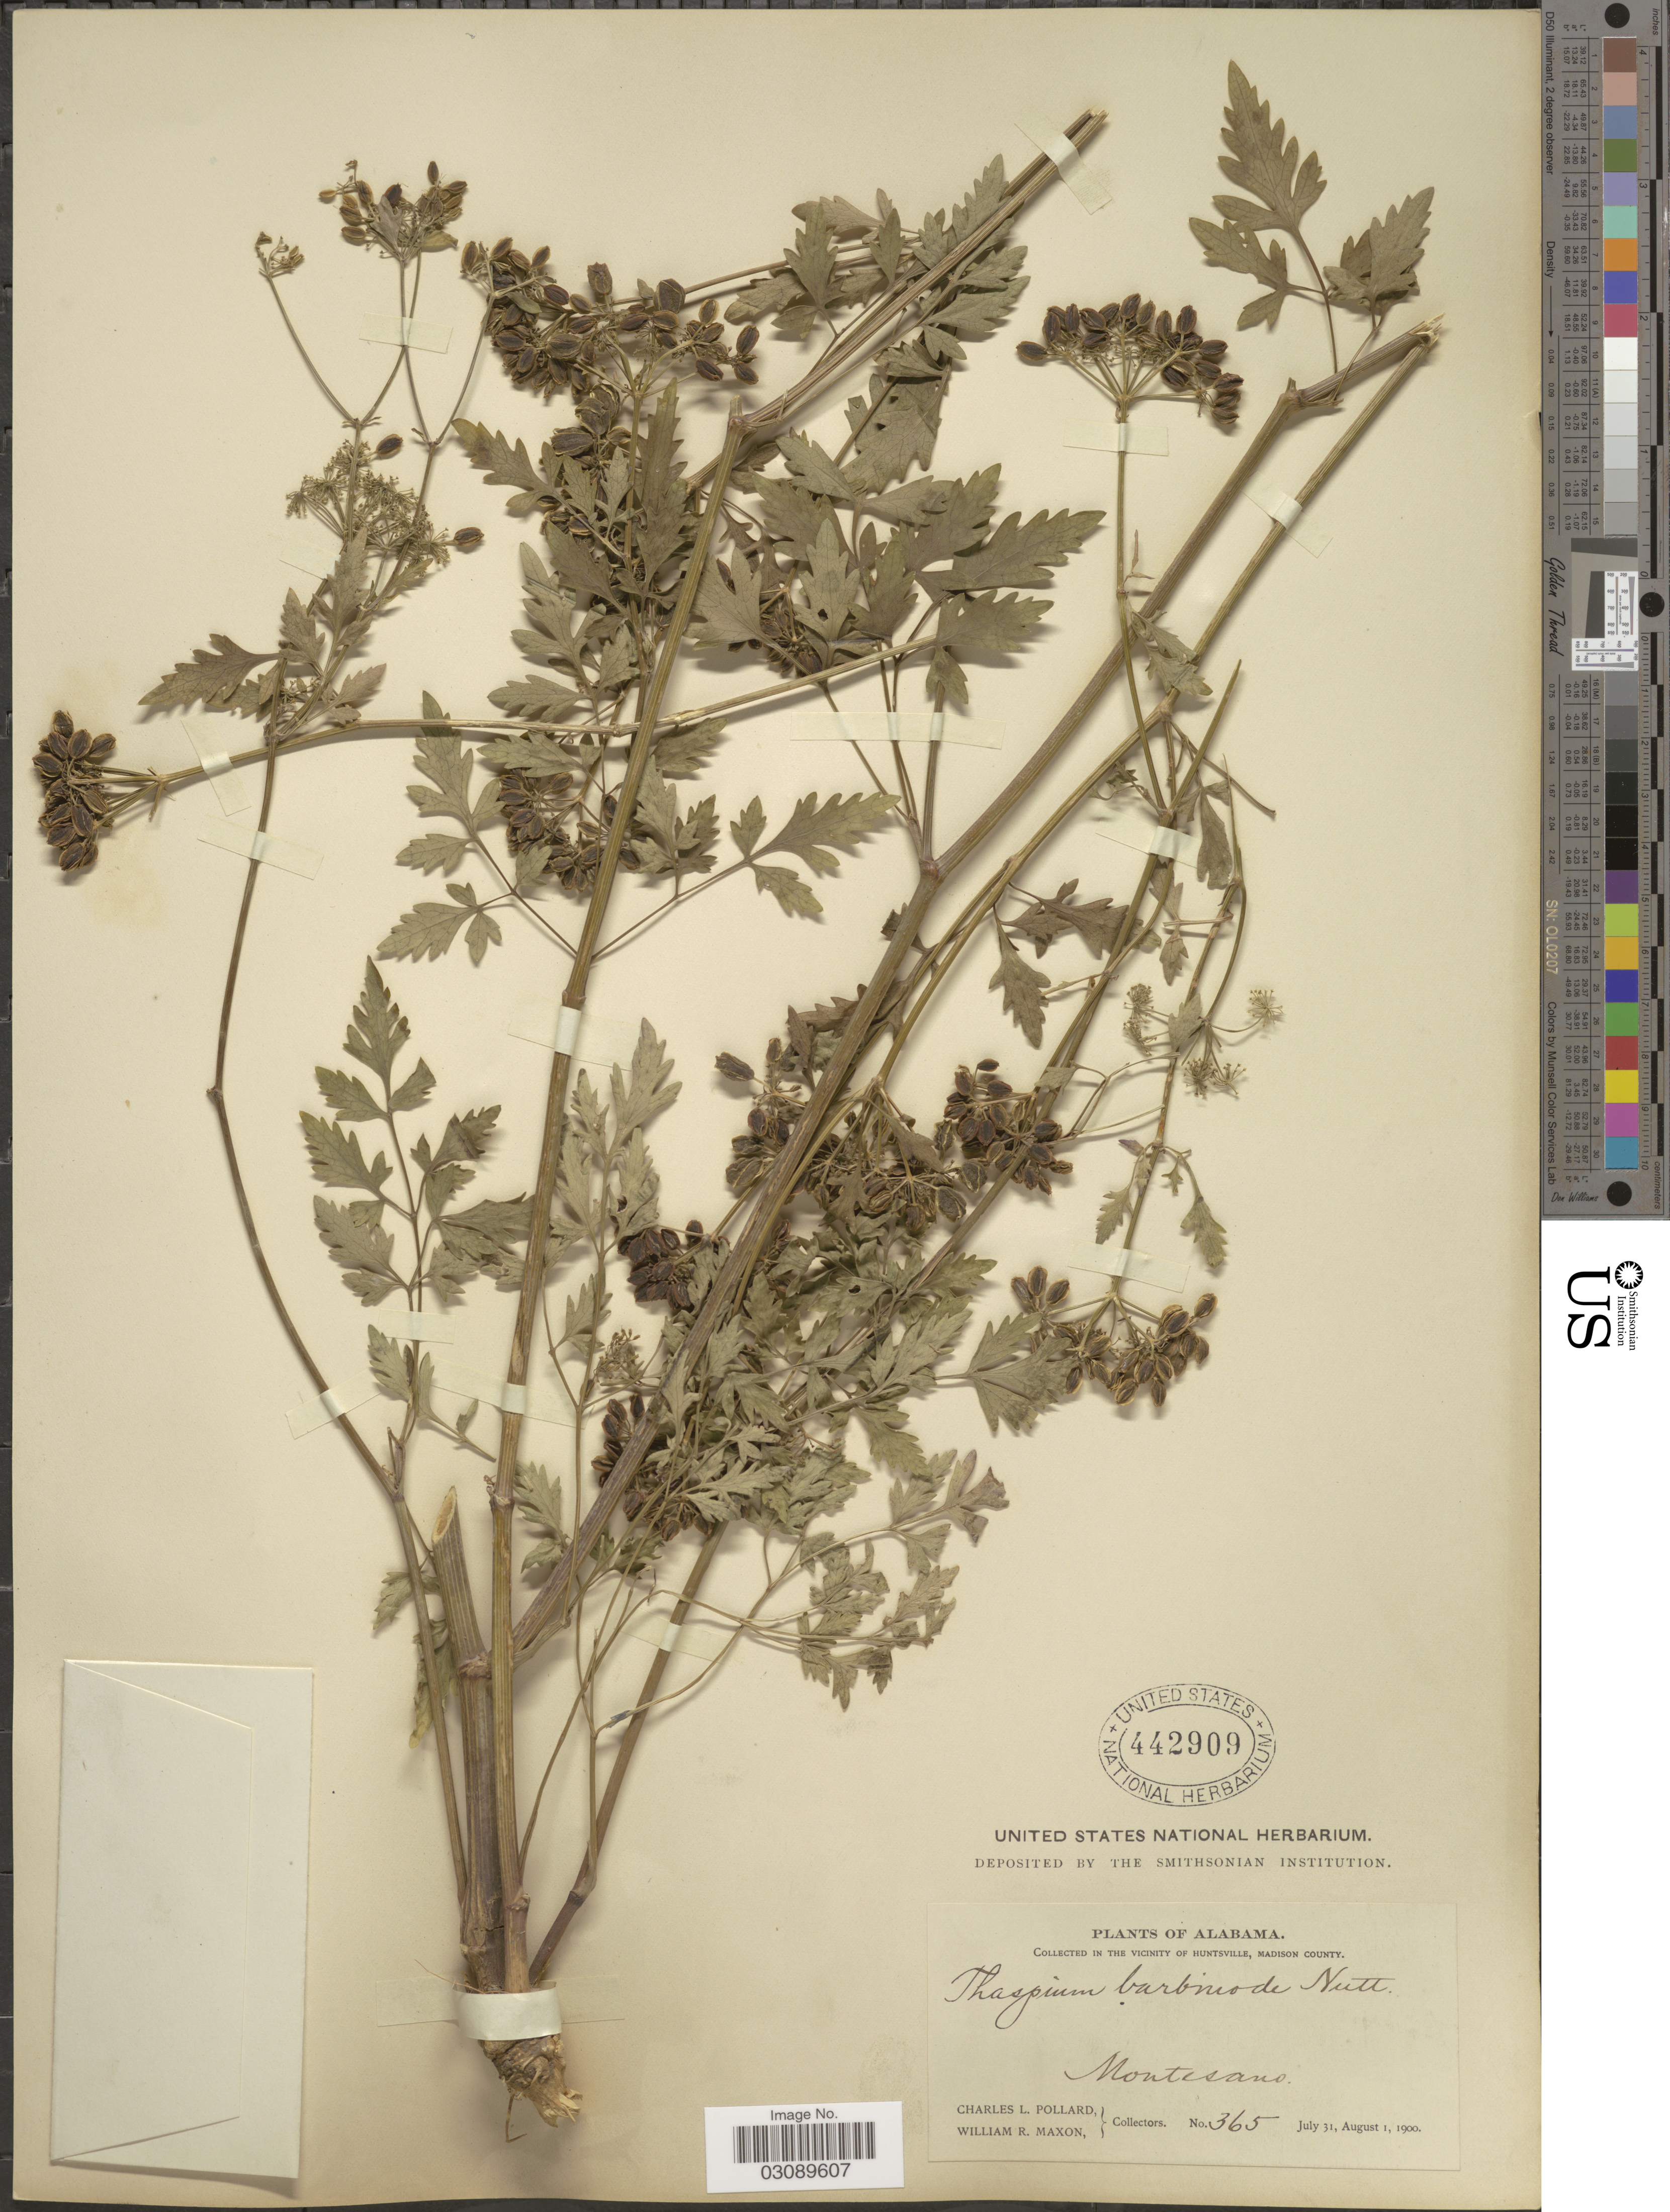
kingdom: Plantae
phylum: Tracheophyta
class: Magnoliopsida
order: Apiales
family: Apiaceae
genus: Thaspium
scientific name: Thaspium barbinode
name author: (Michx.) Nutt.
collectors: C. L. Pollard & W. R. Maxon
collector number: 365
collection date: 1900-07-31/1900-08-01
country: United States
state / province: Alabama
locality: In the vicinity of Huntsville, Madison County. Montesano.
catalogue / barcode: US 442909